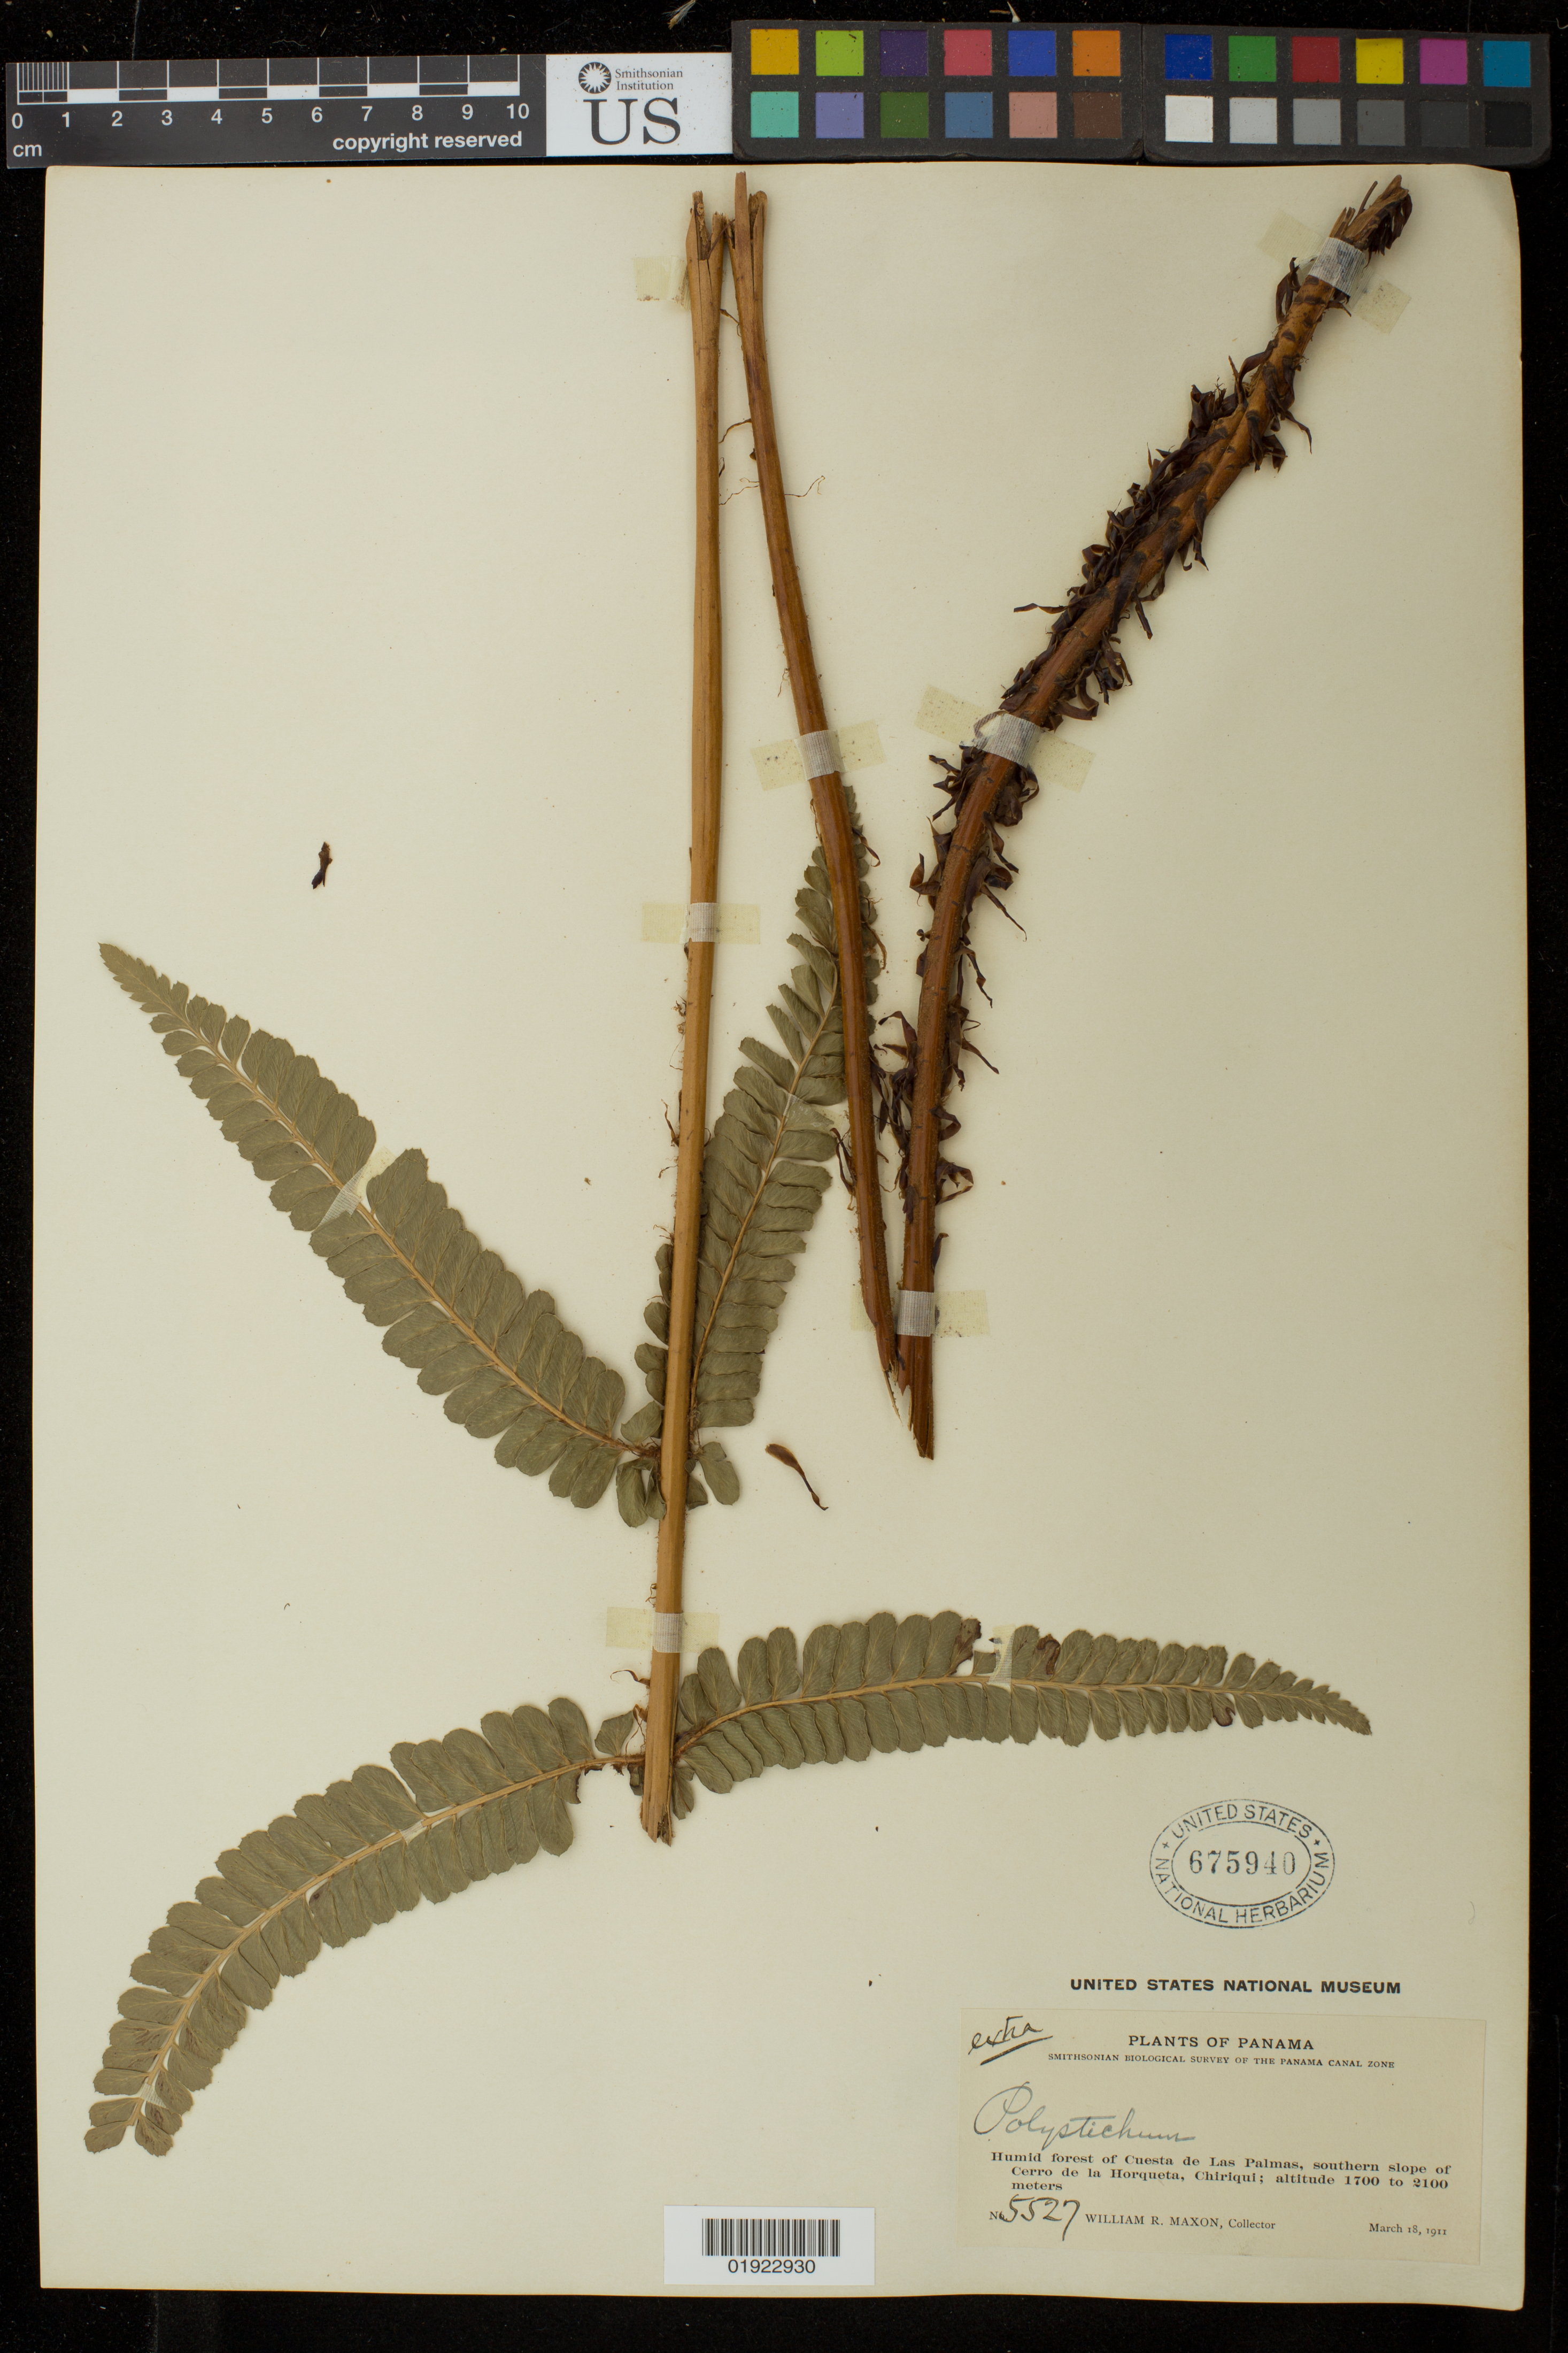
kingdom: Plantae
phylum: Tracheophyta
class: Polypodiopsida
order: Polypodiales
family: Dryopteridaceae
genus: Polystichum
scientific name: Polystichum sp.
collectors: W. R. Maxon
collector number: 5527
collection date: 1911-03-18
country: Panama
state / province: Chiriqui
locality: Humid forest of Cuesta de Las Palmas, southern slope of Cerro de la Horqueta.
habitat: Humid forest.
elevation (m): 1700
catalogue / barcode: US 675940